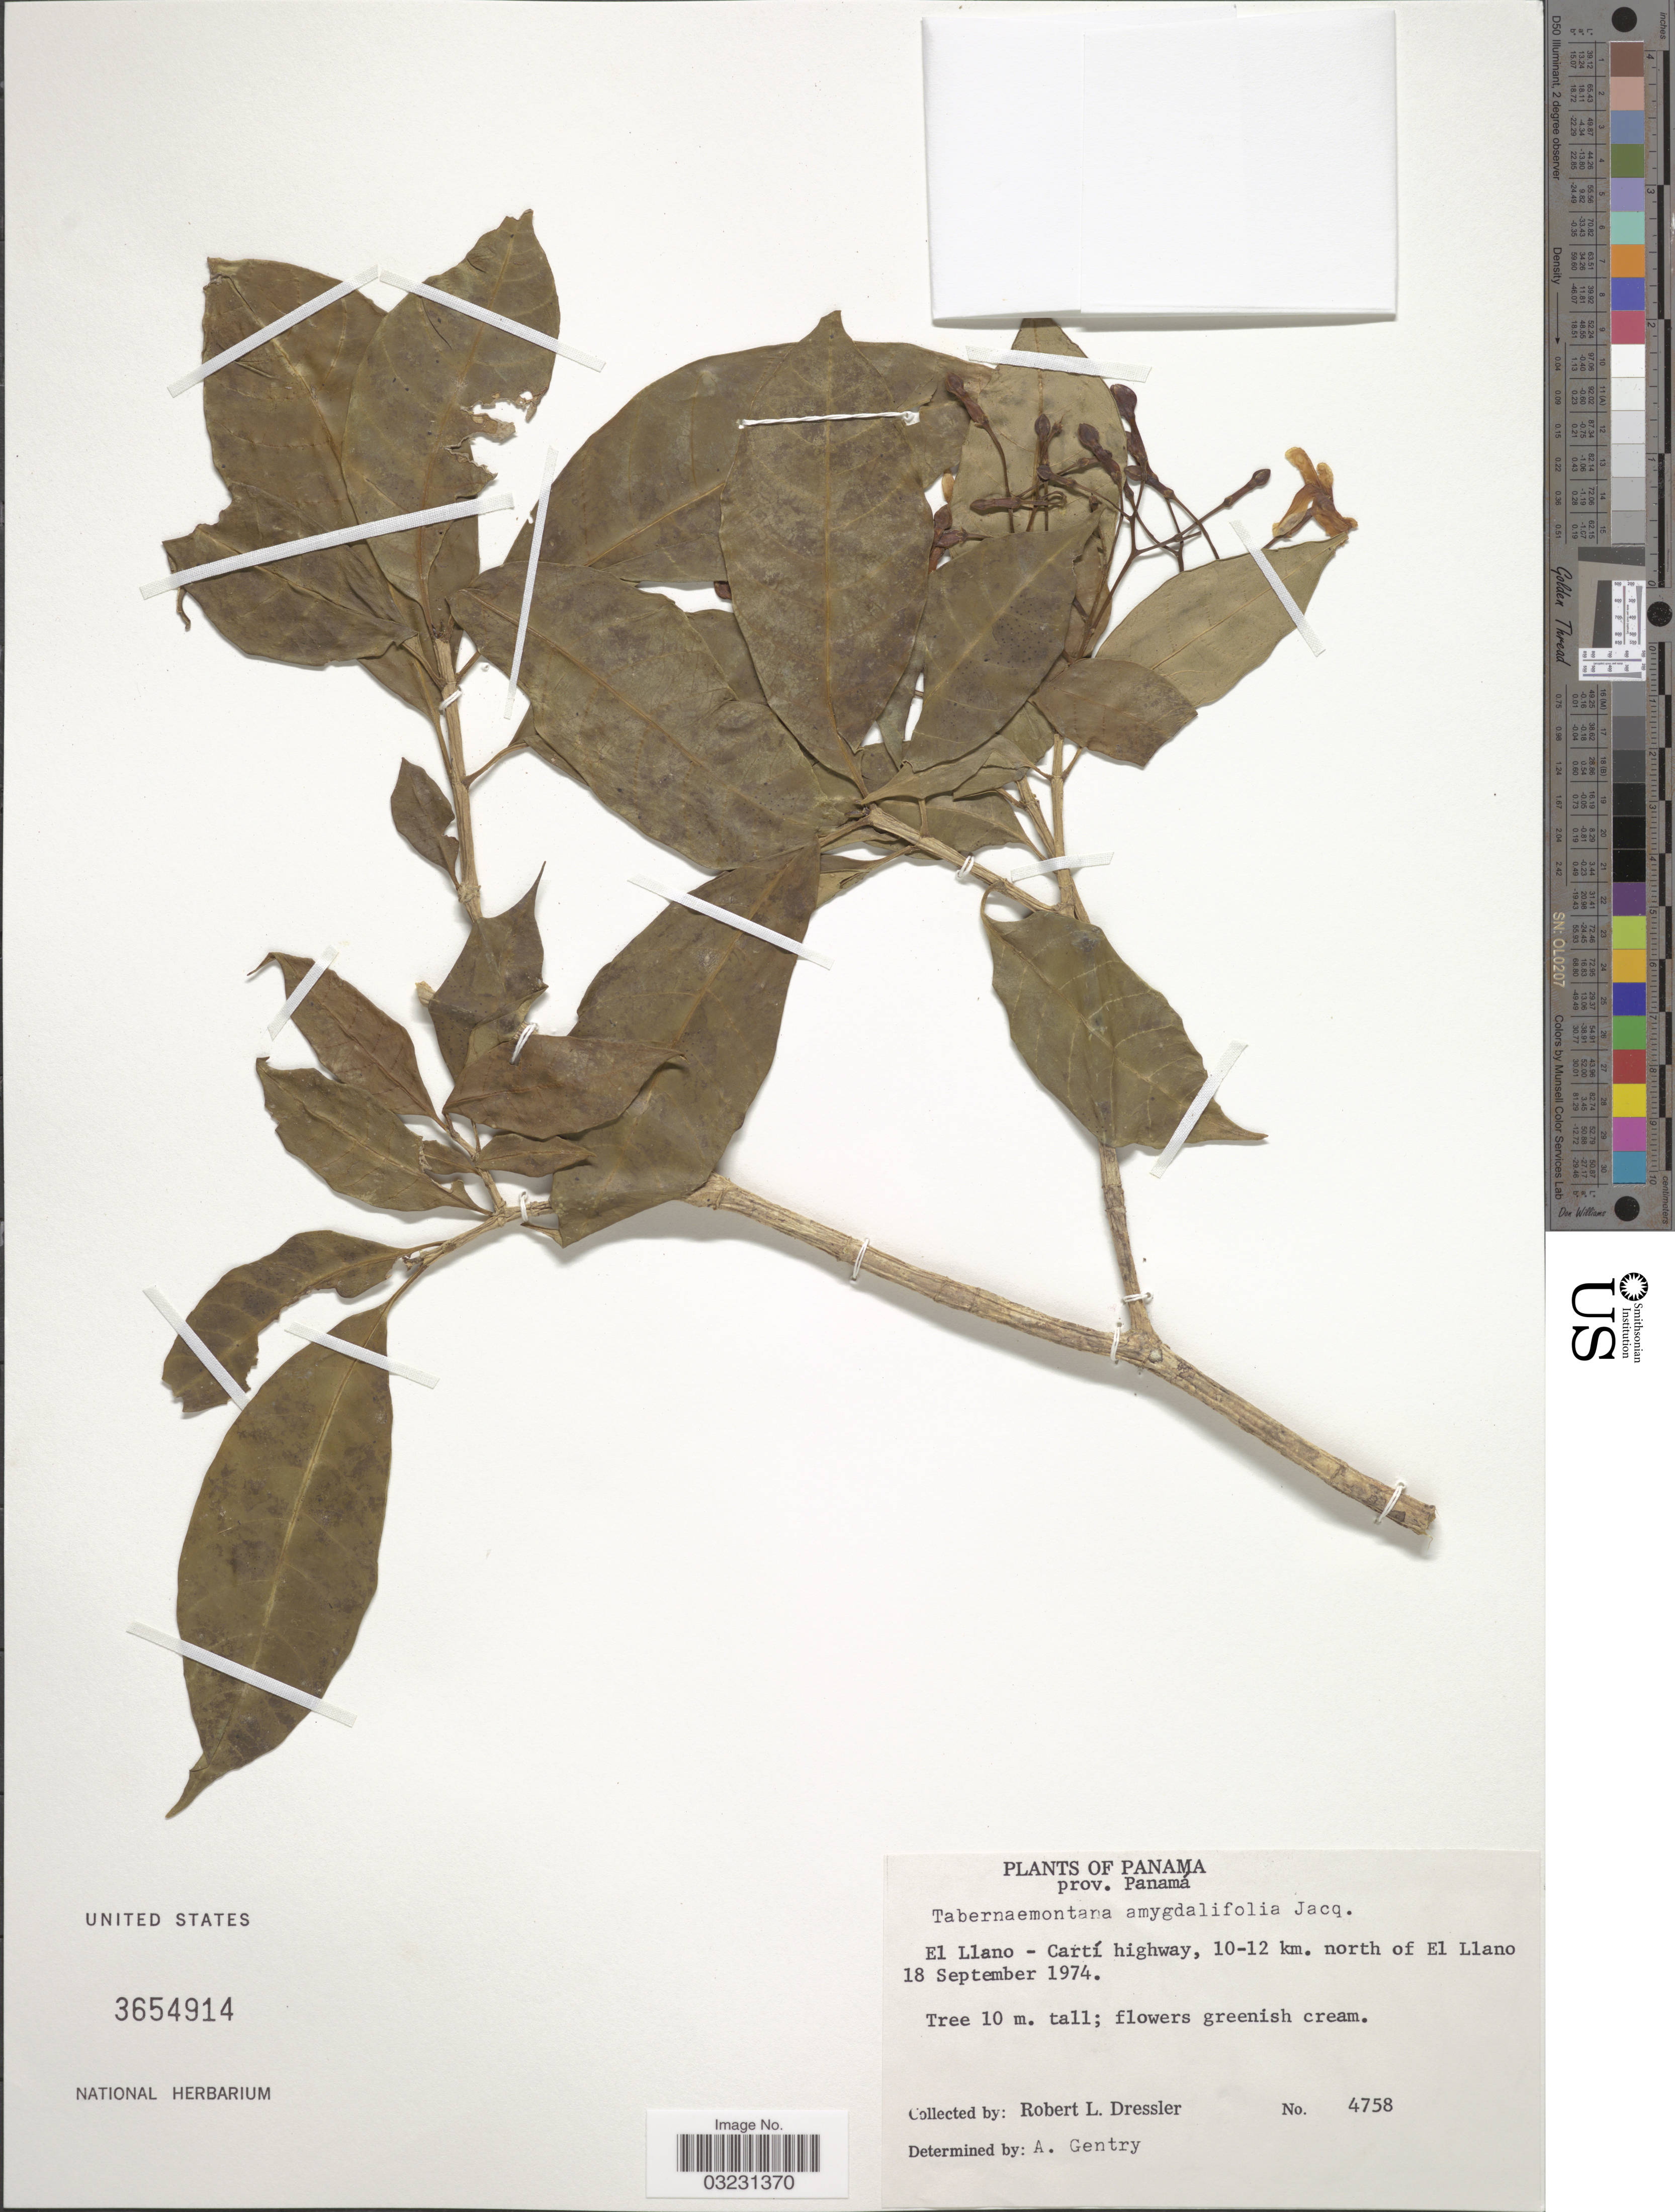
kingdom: Plantae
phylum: Tracheophyta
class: Magnoliopsida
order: Gentianales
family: Apocynaceae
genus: Tabernaemontana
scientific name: Tabernaemontana amygdalifolia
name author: Jacq.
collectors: R. Dressler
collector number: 4758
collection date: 1974-09-18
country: Panama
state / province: Panamá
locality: El Llano - Cartí highway, 10-12 km. north of El Llano.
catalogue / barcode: US 3654914